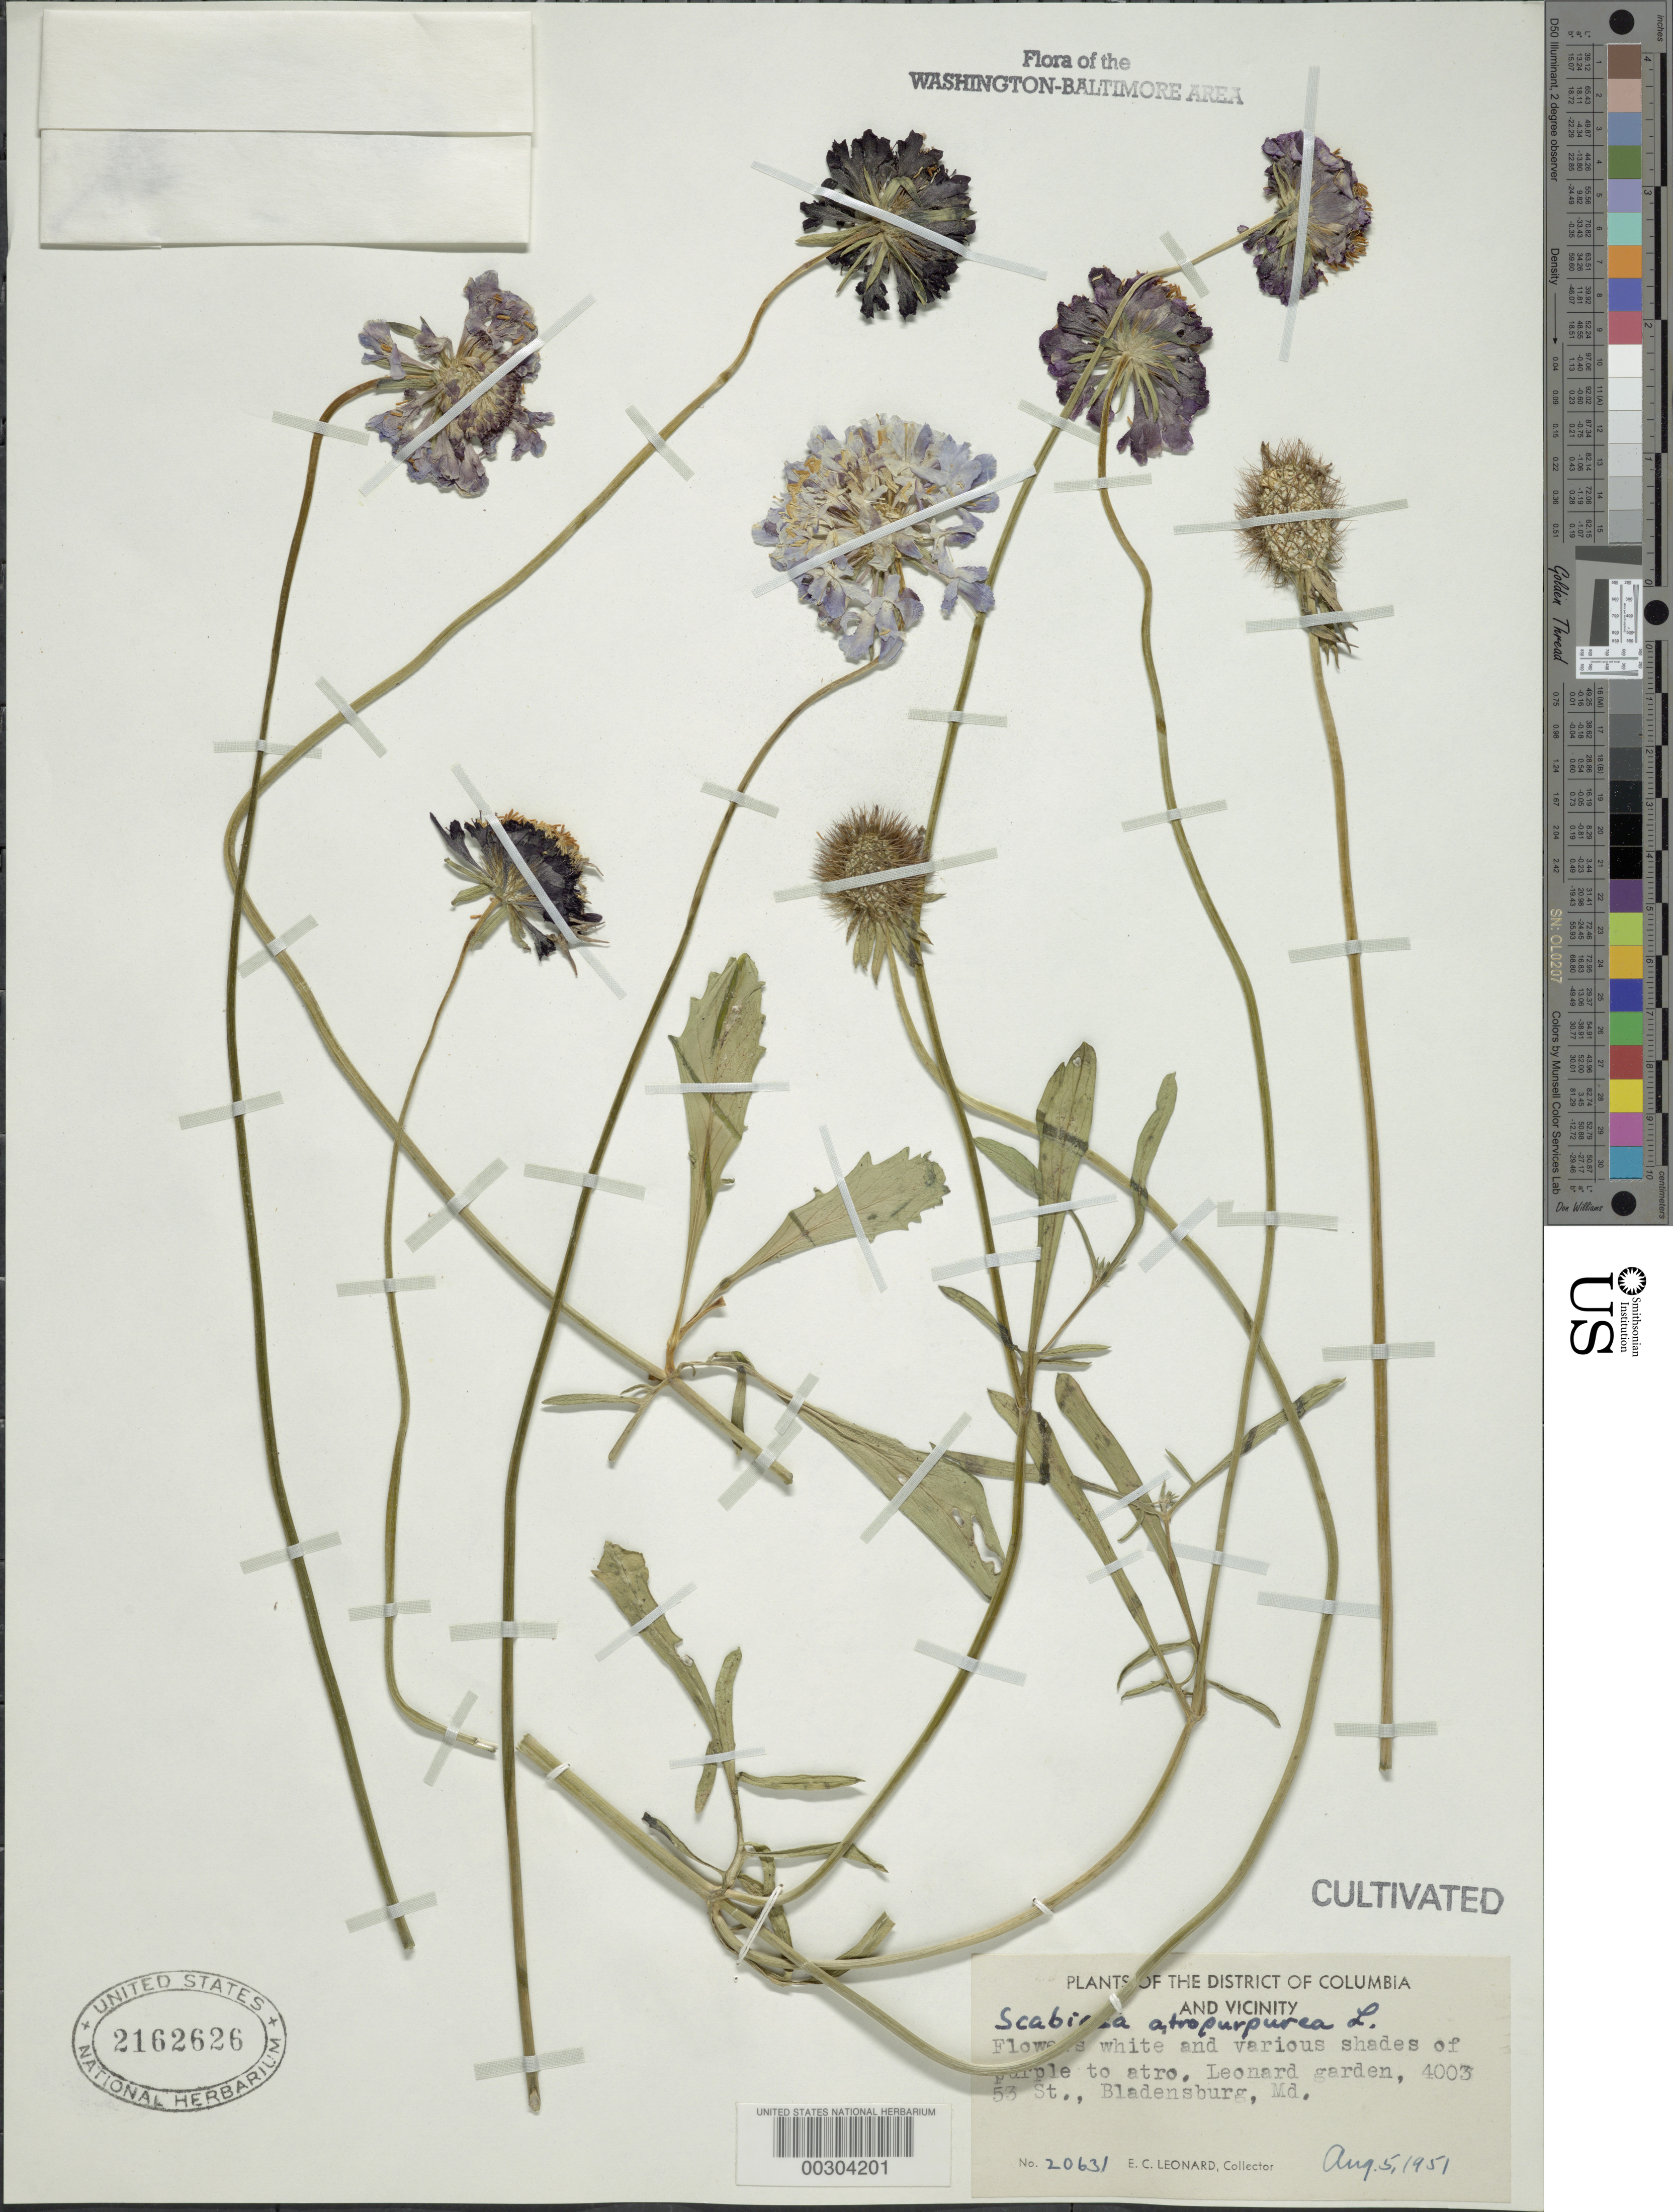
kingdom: Plantae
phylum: Tracheophyta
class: Magnoliopsida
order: Dipsacales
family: Caprifoliaceae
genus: Scabiosa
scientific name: Scabiosa atropurpurea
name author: L.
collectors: E. C. Leonard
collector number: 20163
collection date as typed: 05 Aug 1951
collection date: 1951-08-05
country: United States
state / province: Maryland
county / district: Prince George's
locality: Bladensburg, 4003 53 St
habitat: Garden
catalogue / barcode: US 2162626